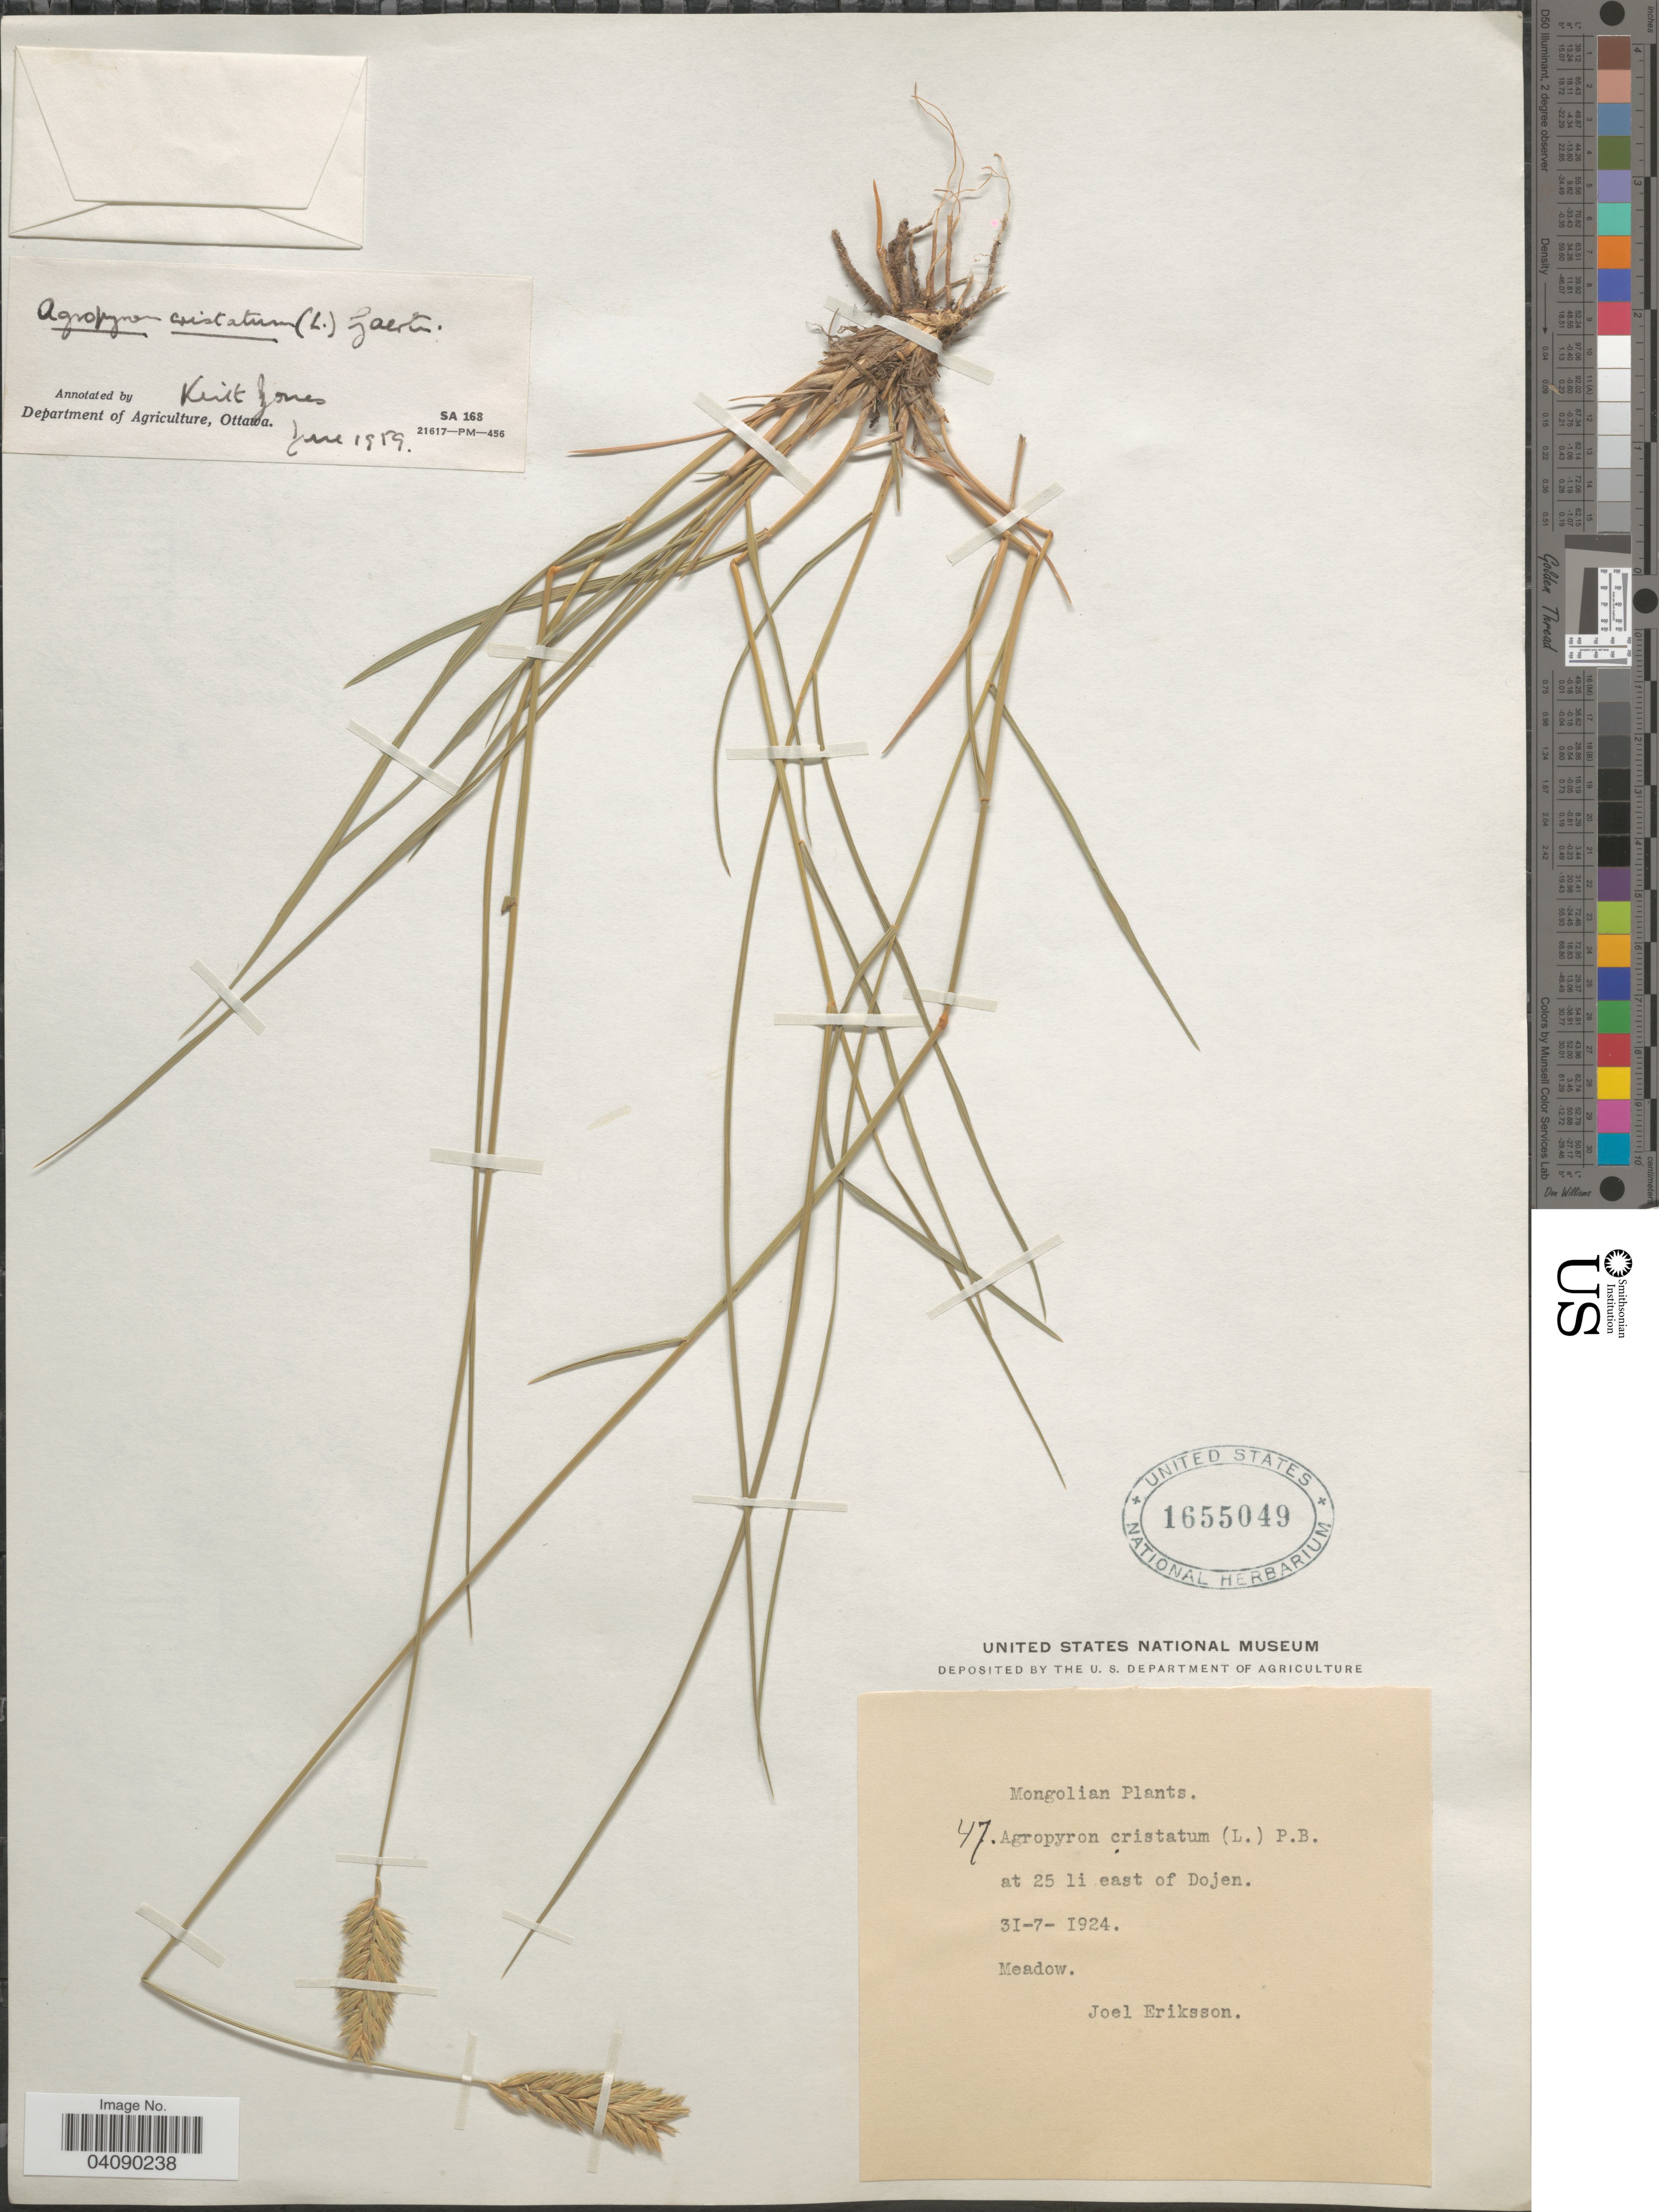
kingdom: Plantae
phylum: Tracheophyta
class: Liliopsida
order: Poales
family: Poaceae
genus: Agropyron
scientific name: Agropyron cristatum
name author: (L.) Gaertn.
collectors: J. Eriksson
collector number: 47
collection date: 1924-07-31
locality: Mongolian. At 25 li east of Dojen. Meadow.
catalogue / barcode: US 1655049